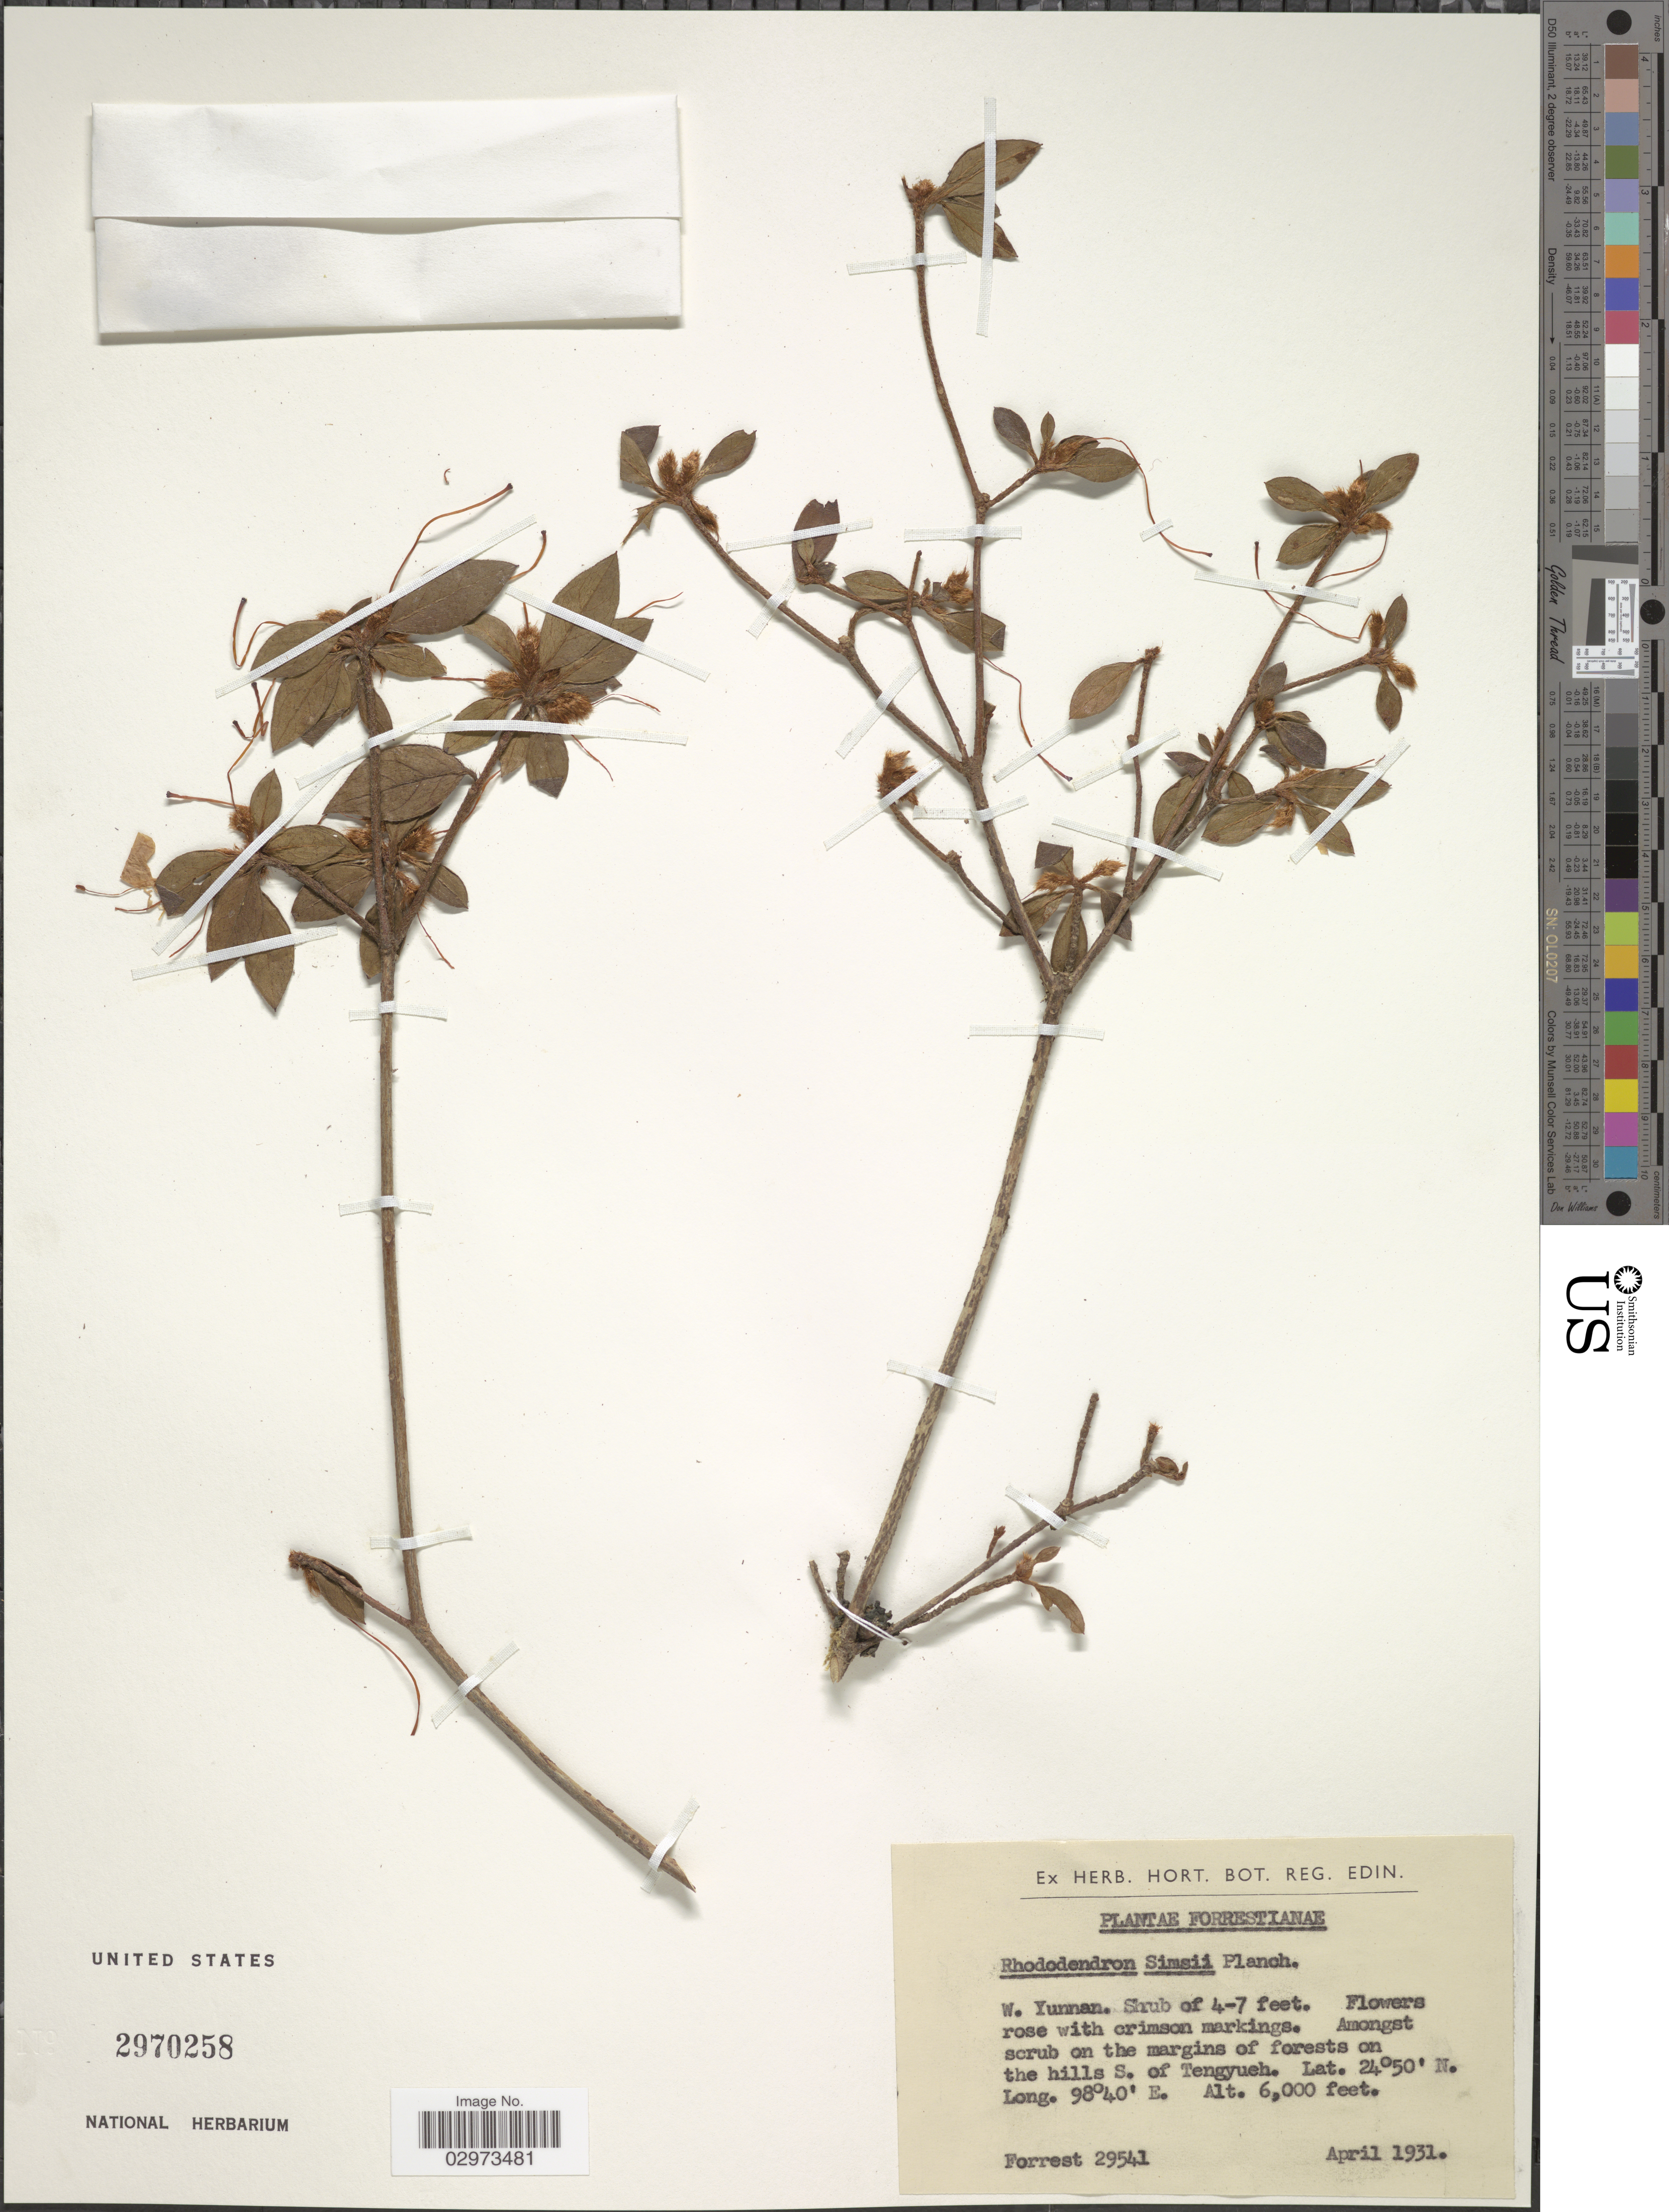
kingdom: Plantae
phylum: Tracheophyta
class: Magnoliopsida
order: Ericales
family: Ericaceae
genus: Rhododendron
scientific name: Rhododendron simsii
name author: Planch.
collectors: -. Forrest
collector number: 29541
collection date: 1931-04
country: China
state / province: Yunnan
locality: W. Yunnan. Amongst scrub on the margins of forests on the hills S. of Tengyueh.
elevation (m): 1829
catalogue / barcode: US 2970258